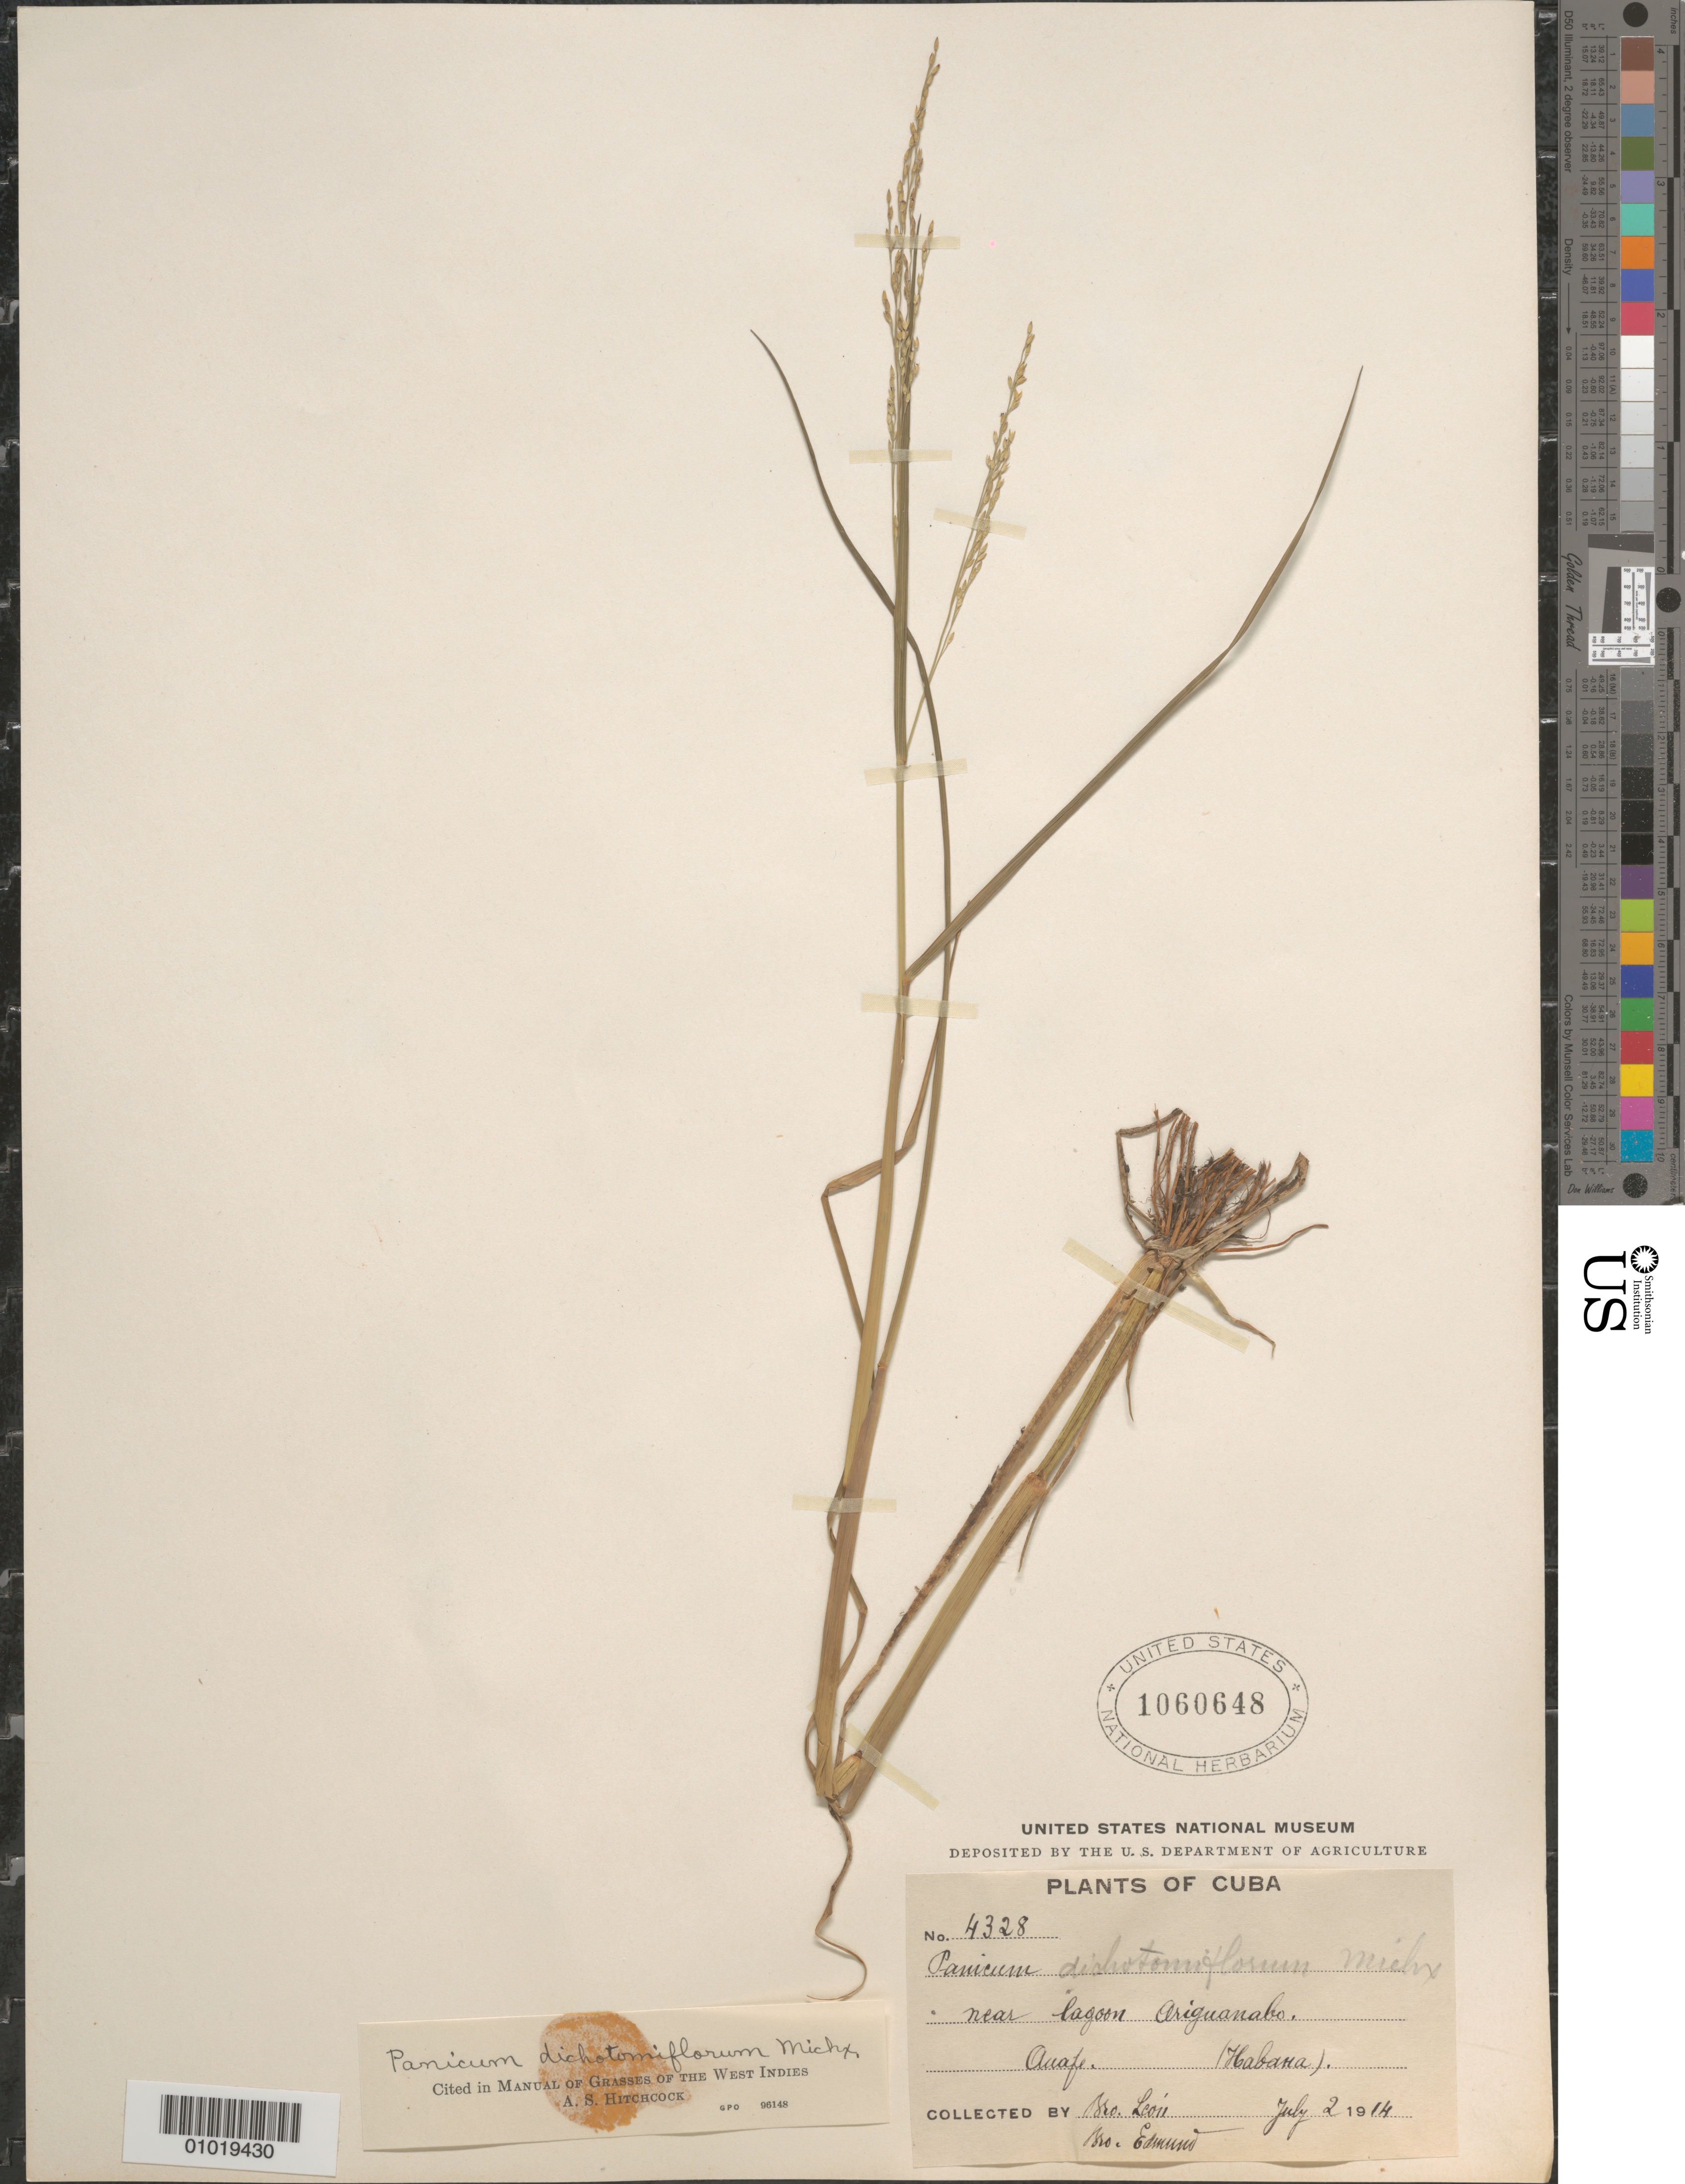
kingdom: Plantae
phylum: Tracheophyta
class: Liliopsida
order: Poales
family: Poaceae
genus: Panicum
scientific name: Panicum dichotomiflorum subsp. dichotomiflorum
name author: Michx.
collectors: Bro. León & B. Edmond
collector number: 4328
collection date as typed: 02 Jul 1914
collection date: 1914-07-02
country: Cuba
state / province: La Habana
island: Cuba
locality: Near Lagoon Ariguanabo, Anafe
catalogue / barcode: US 1060648